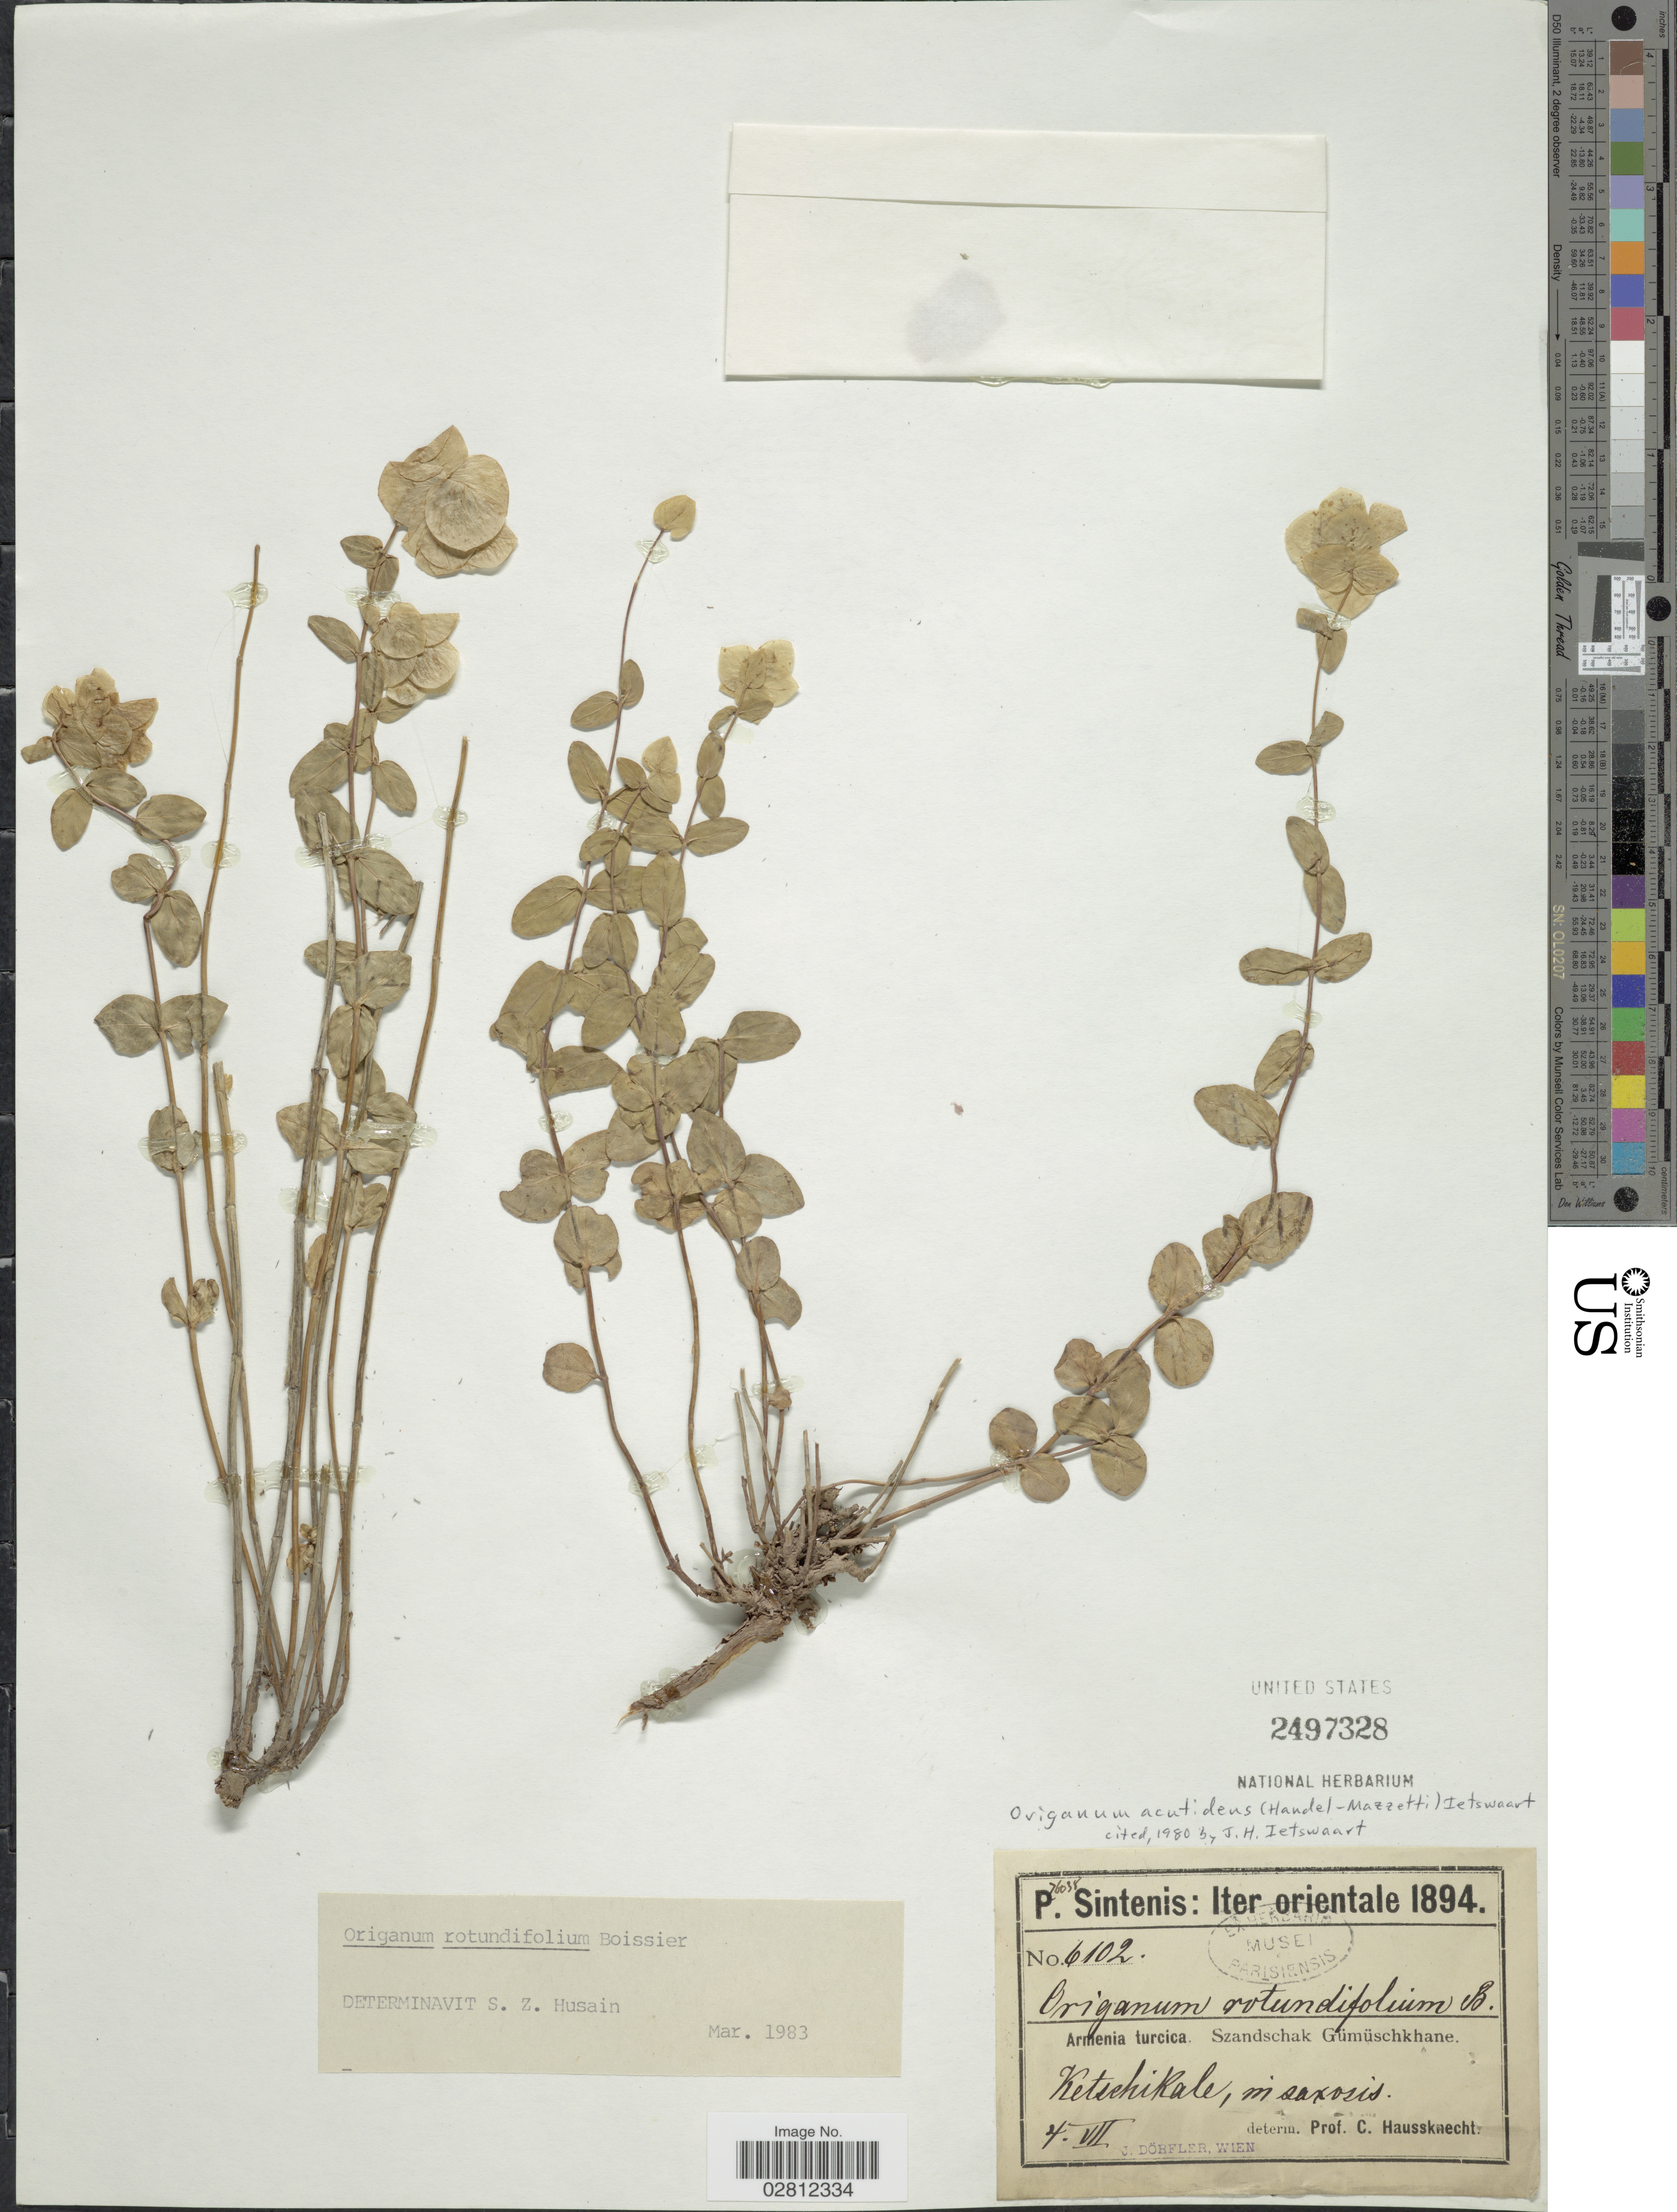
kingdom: Plantae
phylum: Tracheophyta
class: Magnoliopsida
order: Lamiales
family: Lamiaceae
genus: Origanum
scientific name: Origanum acutidens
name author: (Hand.-Mazz.) Ietsw.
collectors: P. Sintenis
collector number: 6102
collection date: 1894-07-04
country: Armenia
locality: Iter orientale, Armenia turcica, Szandschak Gümüschkhane, KetschiKale.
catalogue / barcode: US 2497328